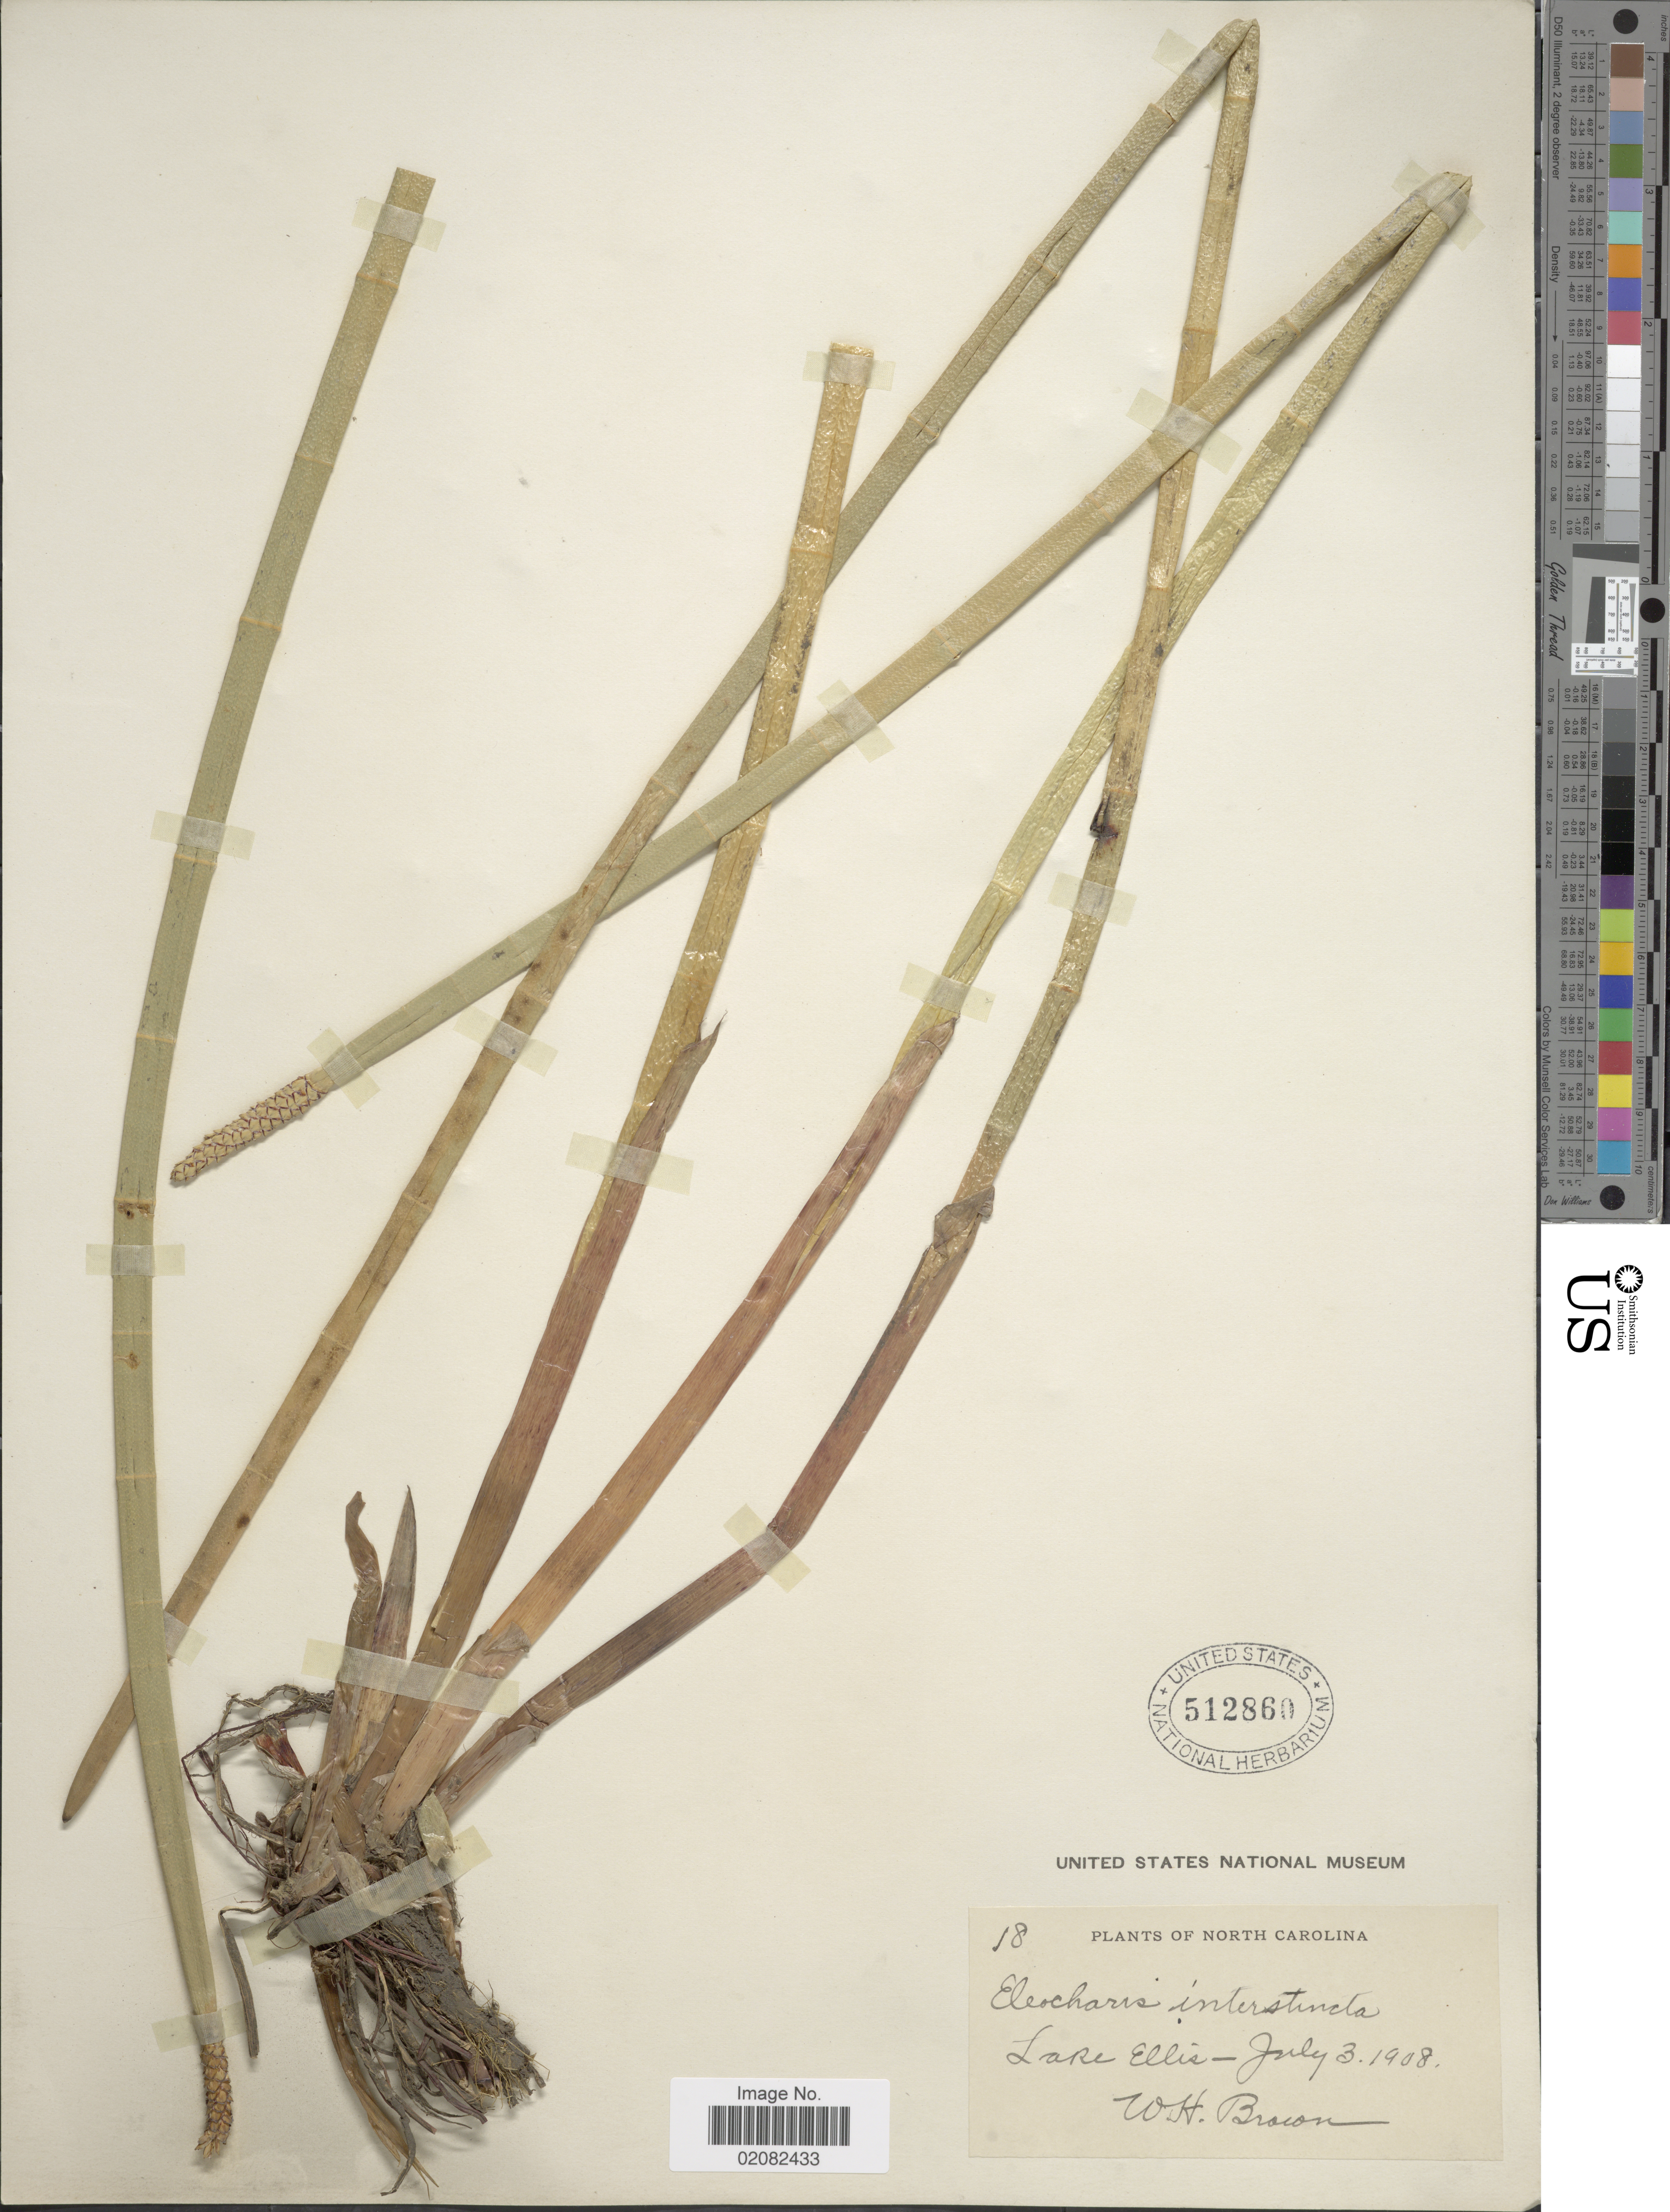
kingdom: Plantae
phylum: Tracheophyta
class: Liliopsida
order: Poales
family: Cyperaceae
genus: Eleocharis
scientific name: Eleocharis equisetoides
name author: (Elliott) Torr.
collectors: W. H. Brown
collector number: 18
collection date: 1908-07-03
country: United States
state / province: North Carolina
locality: Lake Ellis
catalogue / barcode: US 512860